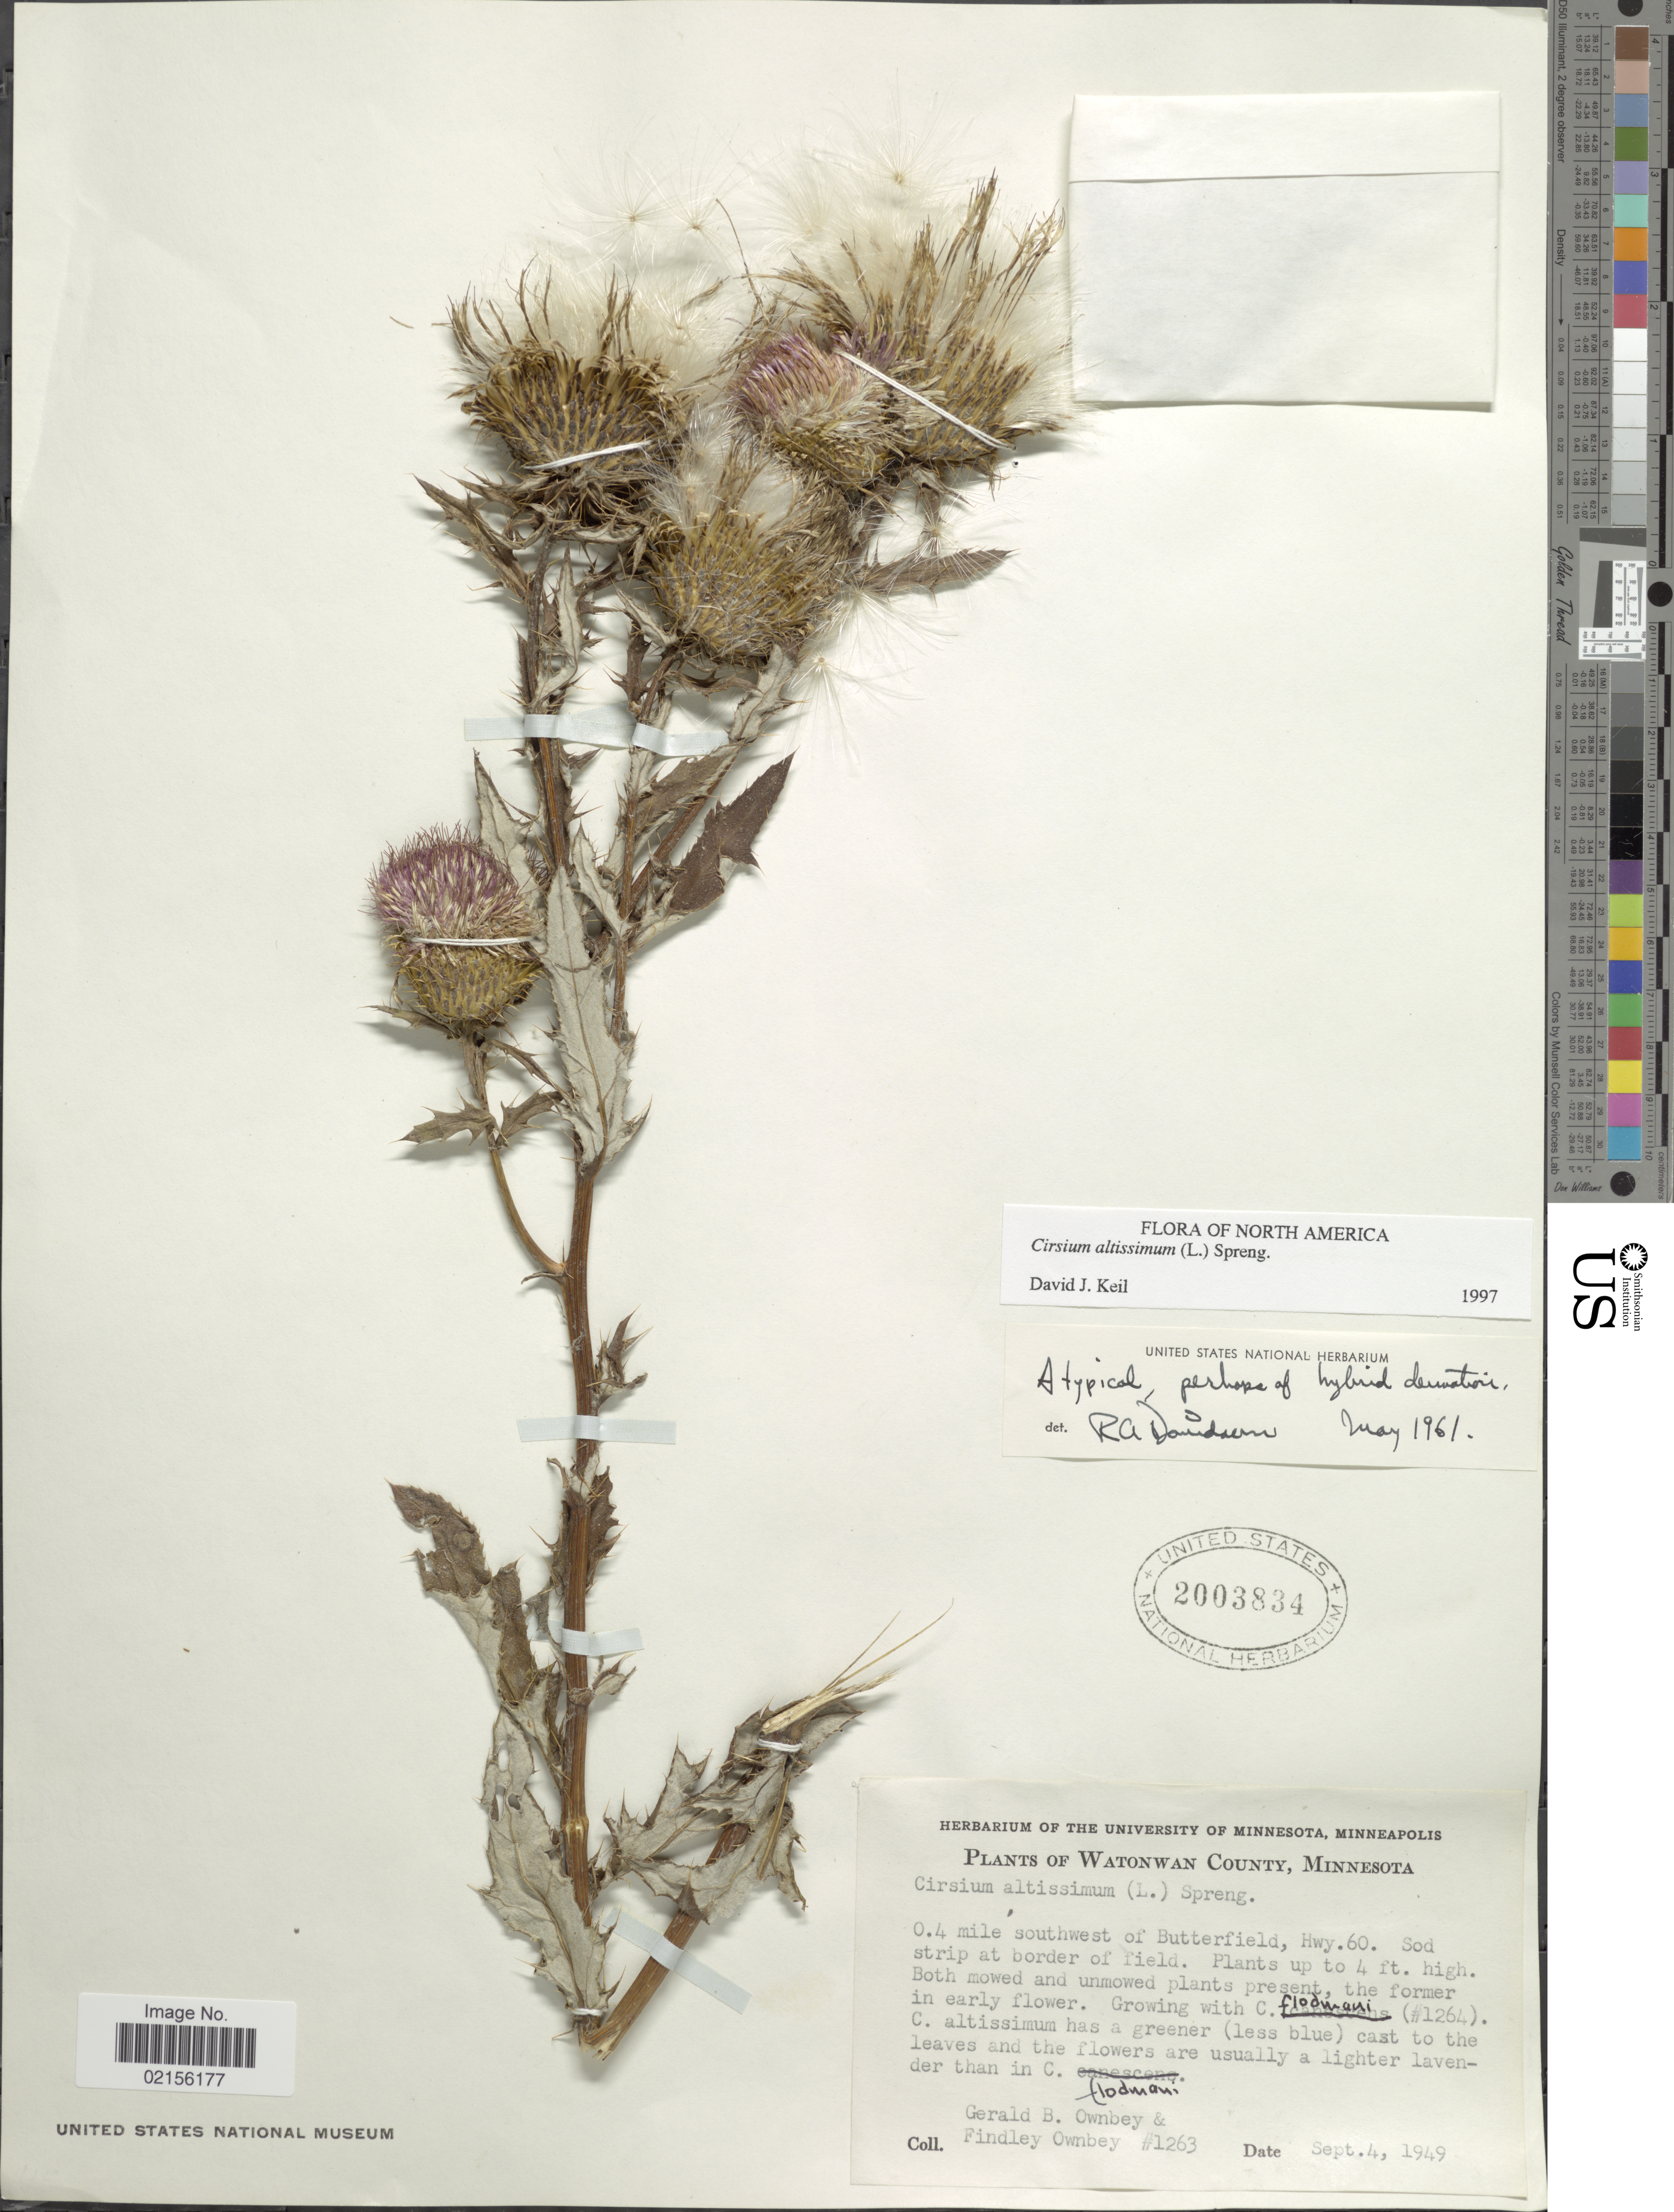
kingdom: Plantae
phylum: Tracheophyta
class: Magnoliopsida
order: Asterales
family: Asteraceae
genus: Cirsium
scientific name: Cirsium altissimum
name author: (L.) Spreng.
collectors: G. B. Ownbey & F. Ownbey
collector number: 1263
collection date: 1949-09-04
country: United States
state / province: Minnesota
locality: Watonwan County, 0.4 mile southwest of Butterfield, Hwy. 60. Sod strip at border of field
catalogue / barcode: US 2003834